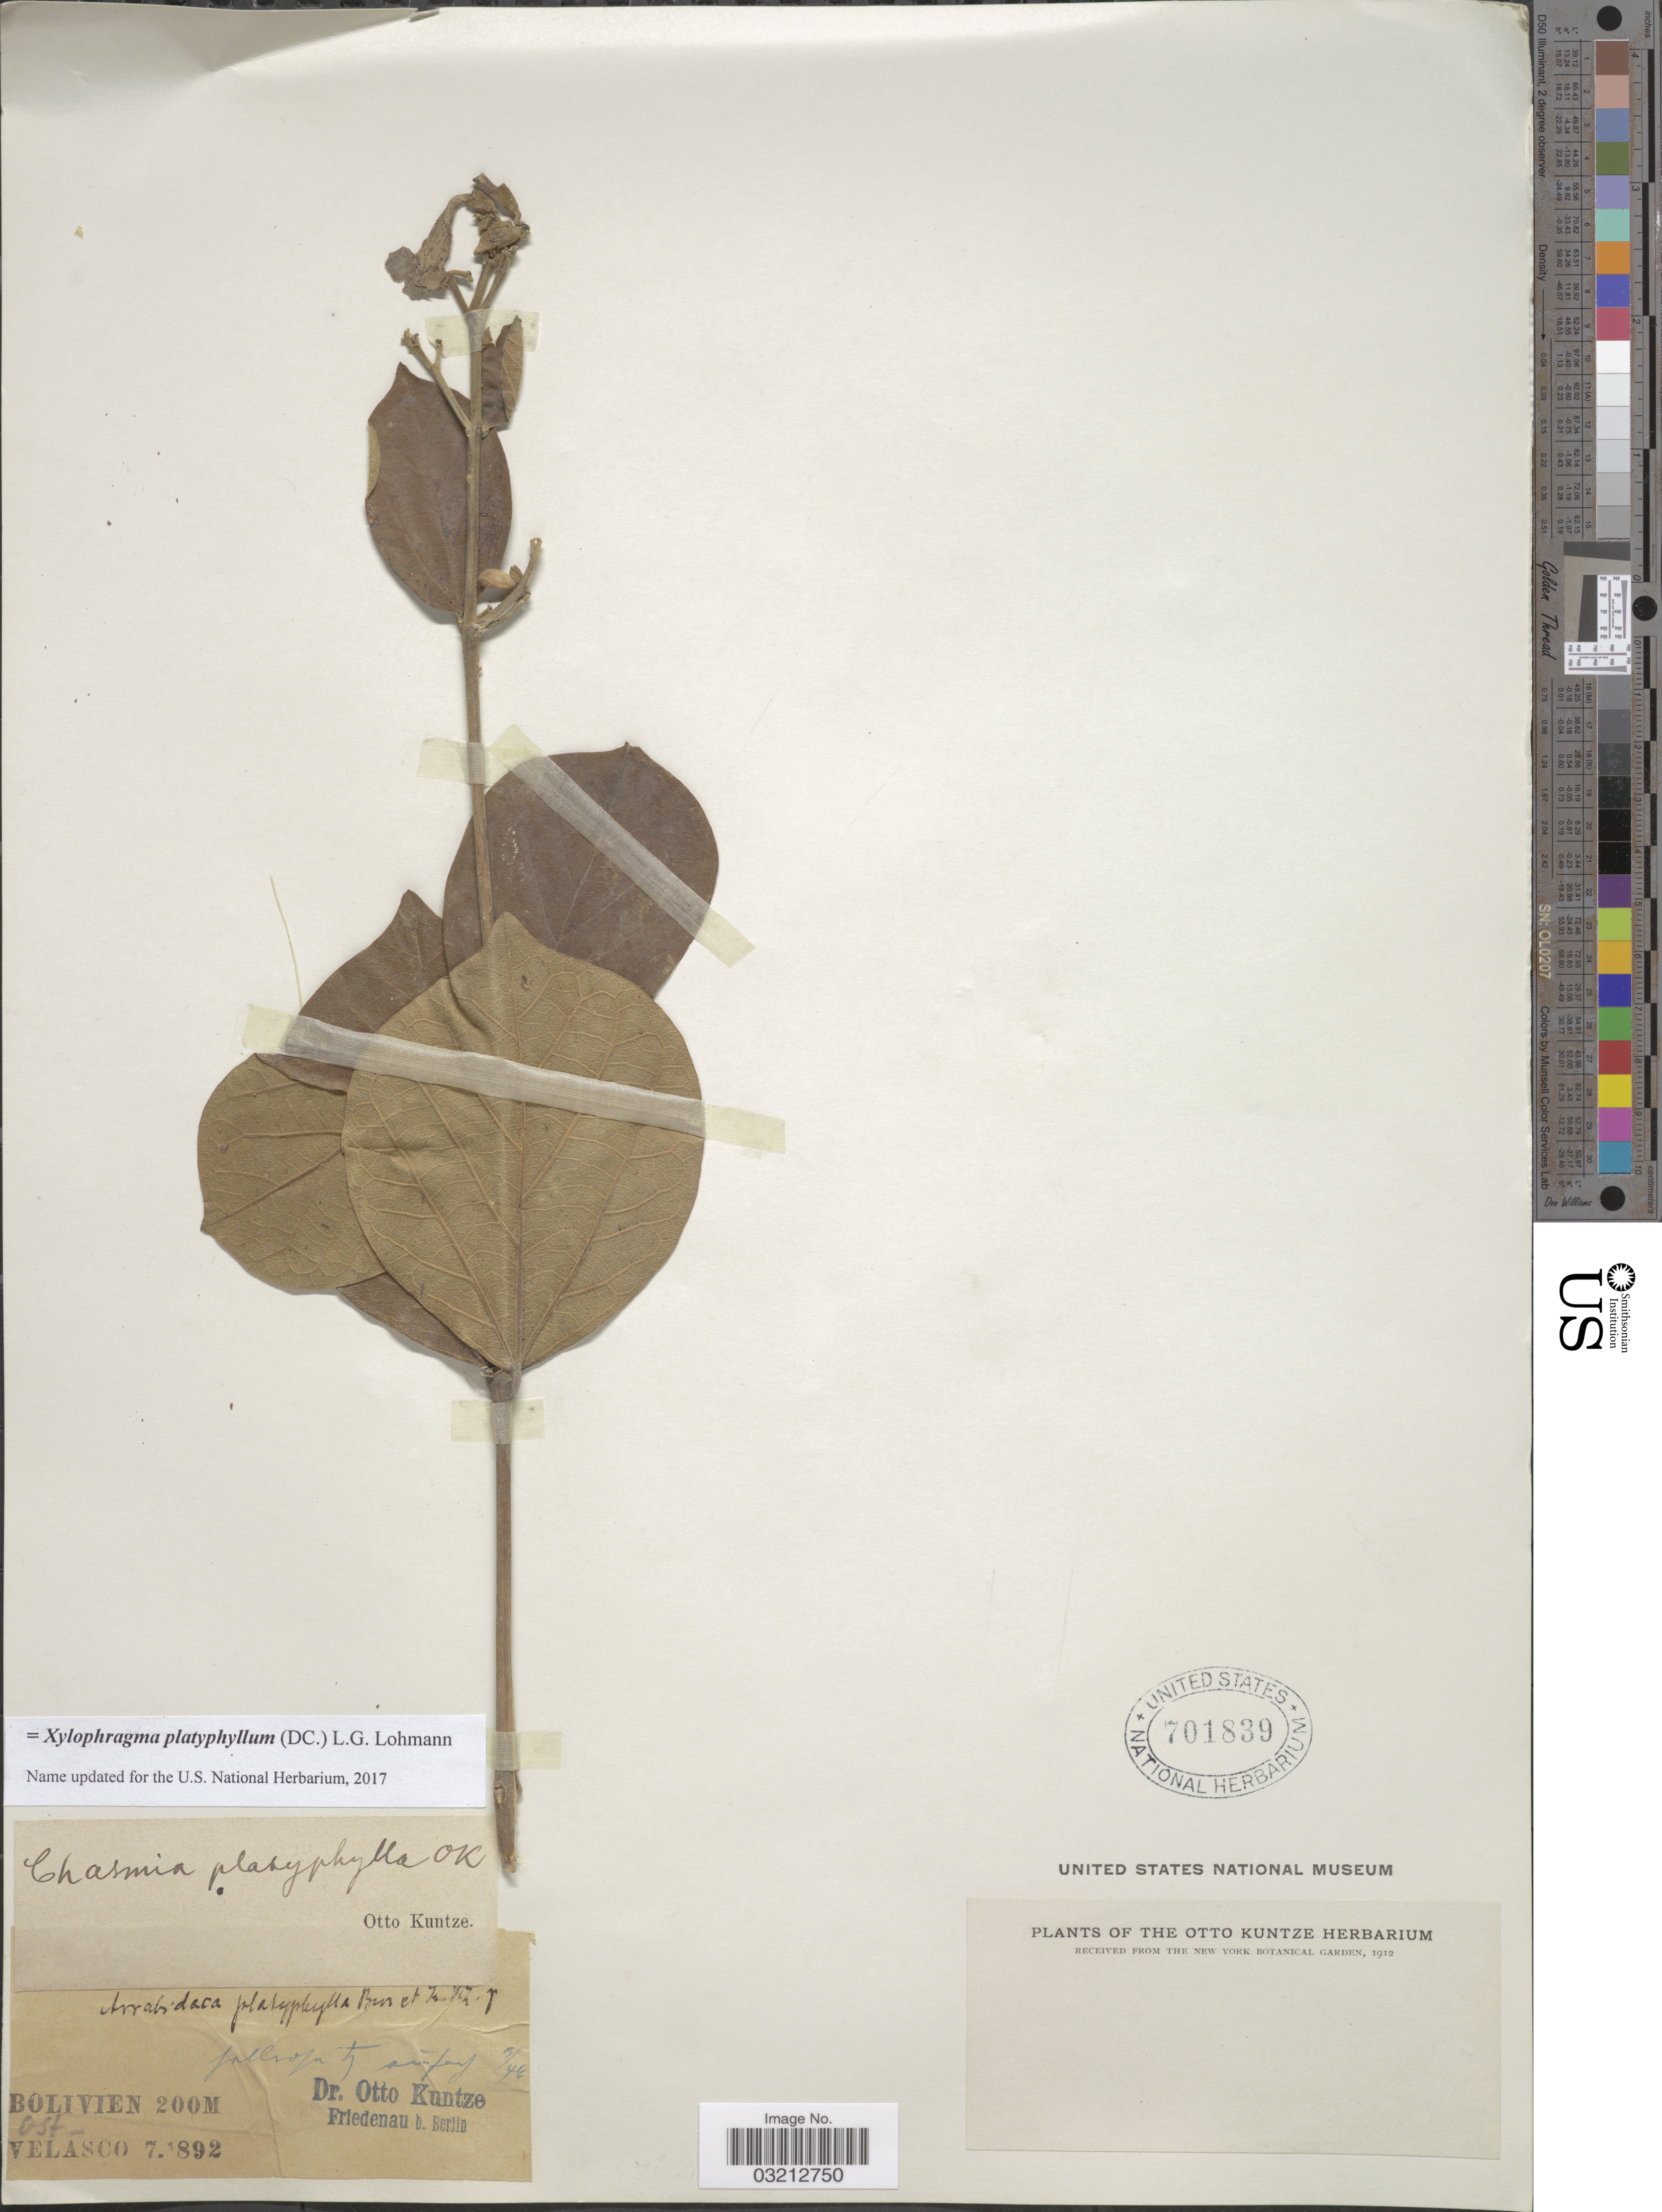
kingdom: Plantae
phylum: Tracheophyta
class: Magnoliopsida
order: Lamiales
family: Bignoniaceae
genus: Xylophragma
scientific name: Xylophragma platyphyllum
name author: (DC.) L.G. Lohmann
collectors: C.E.O. Kuntze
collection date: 1892-07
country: Bolivia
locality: Bolivien. Ost-Velasco.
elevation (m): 200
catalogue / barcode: US 701839